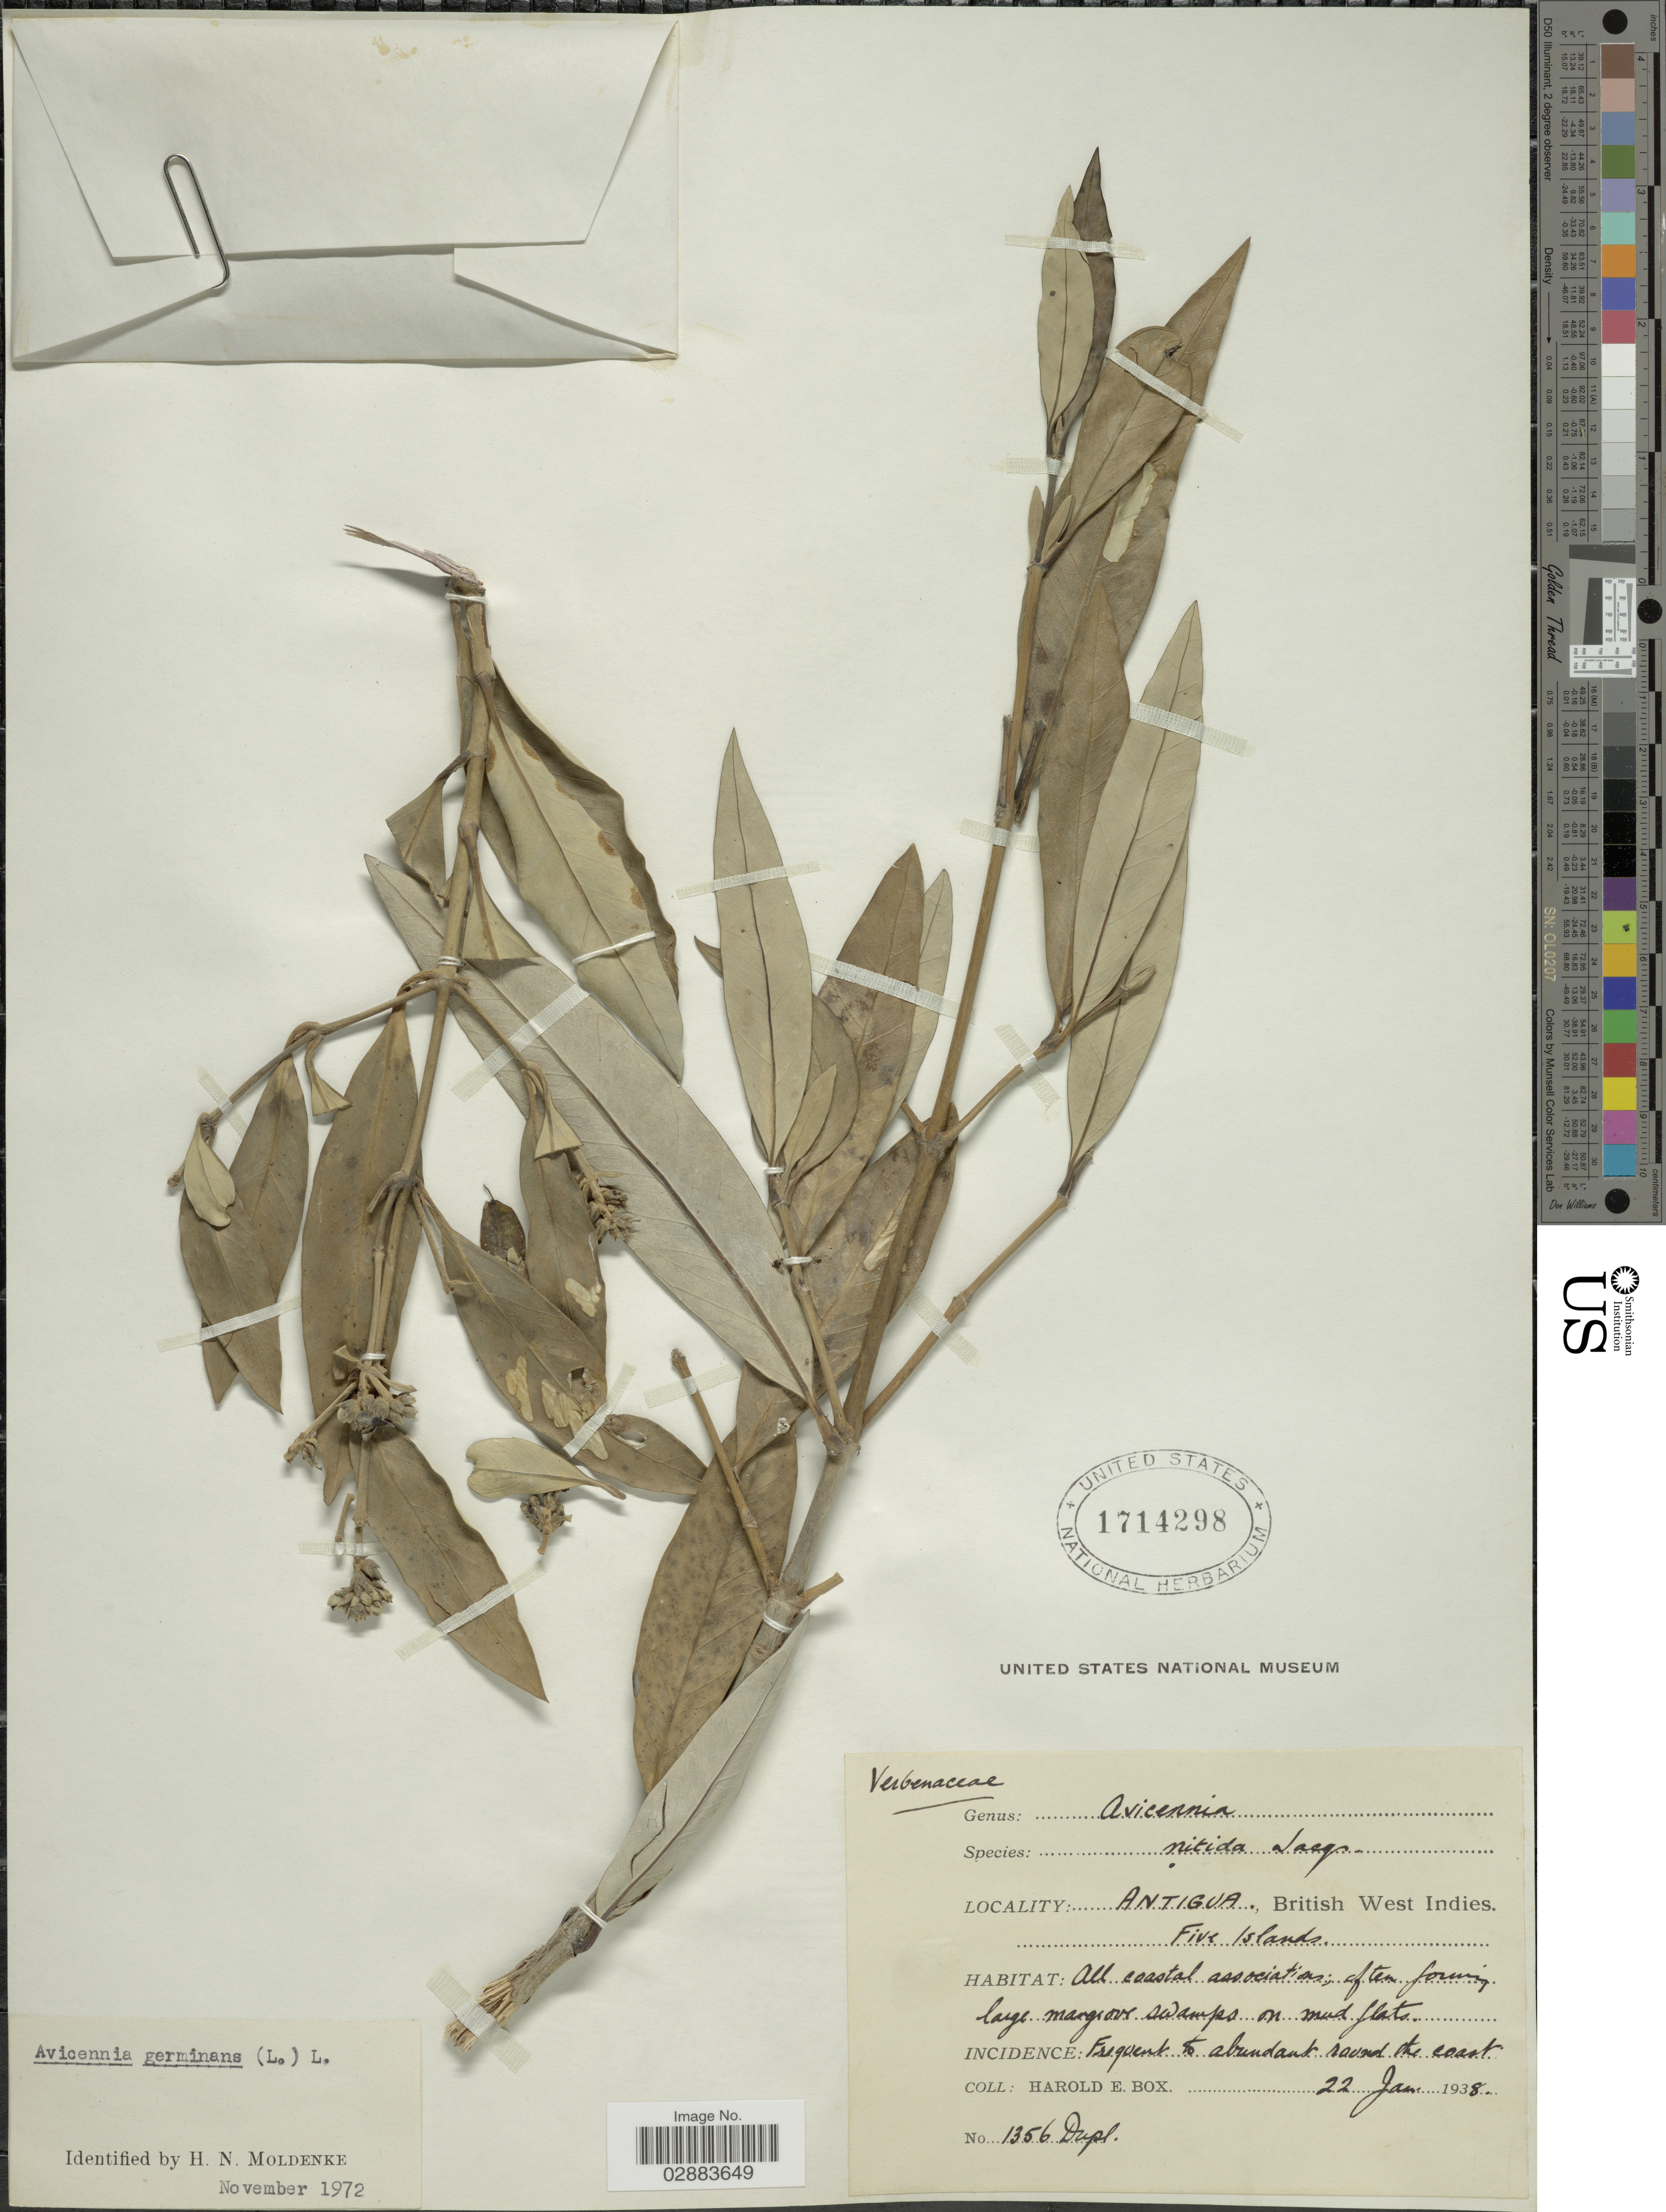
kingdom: Plantae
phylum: Tracheophyta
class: Magnoliopsida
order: Lamiales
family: Acanthaceae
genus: Avicennia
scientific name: Avicennia germinans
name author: (L.) L.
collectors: H. E. Box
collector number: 1356Dupl.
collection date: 1938-01-22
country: Antigua and Barbuda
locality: Antigua. British West Indies. Five Islands.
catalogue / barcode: US 1714298